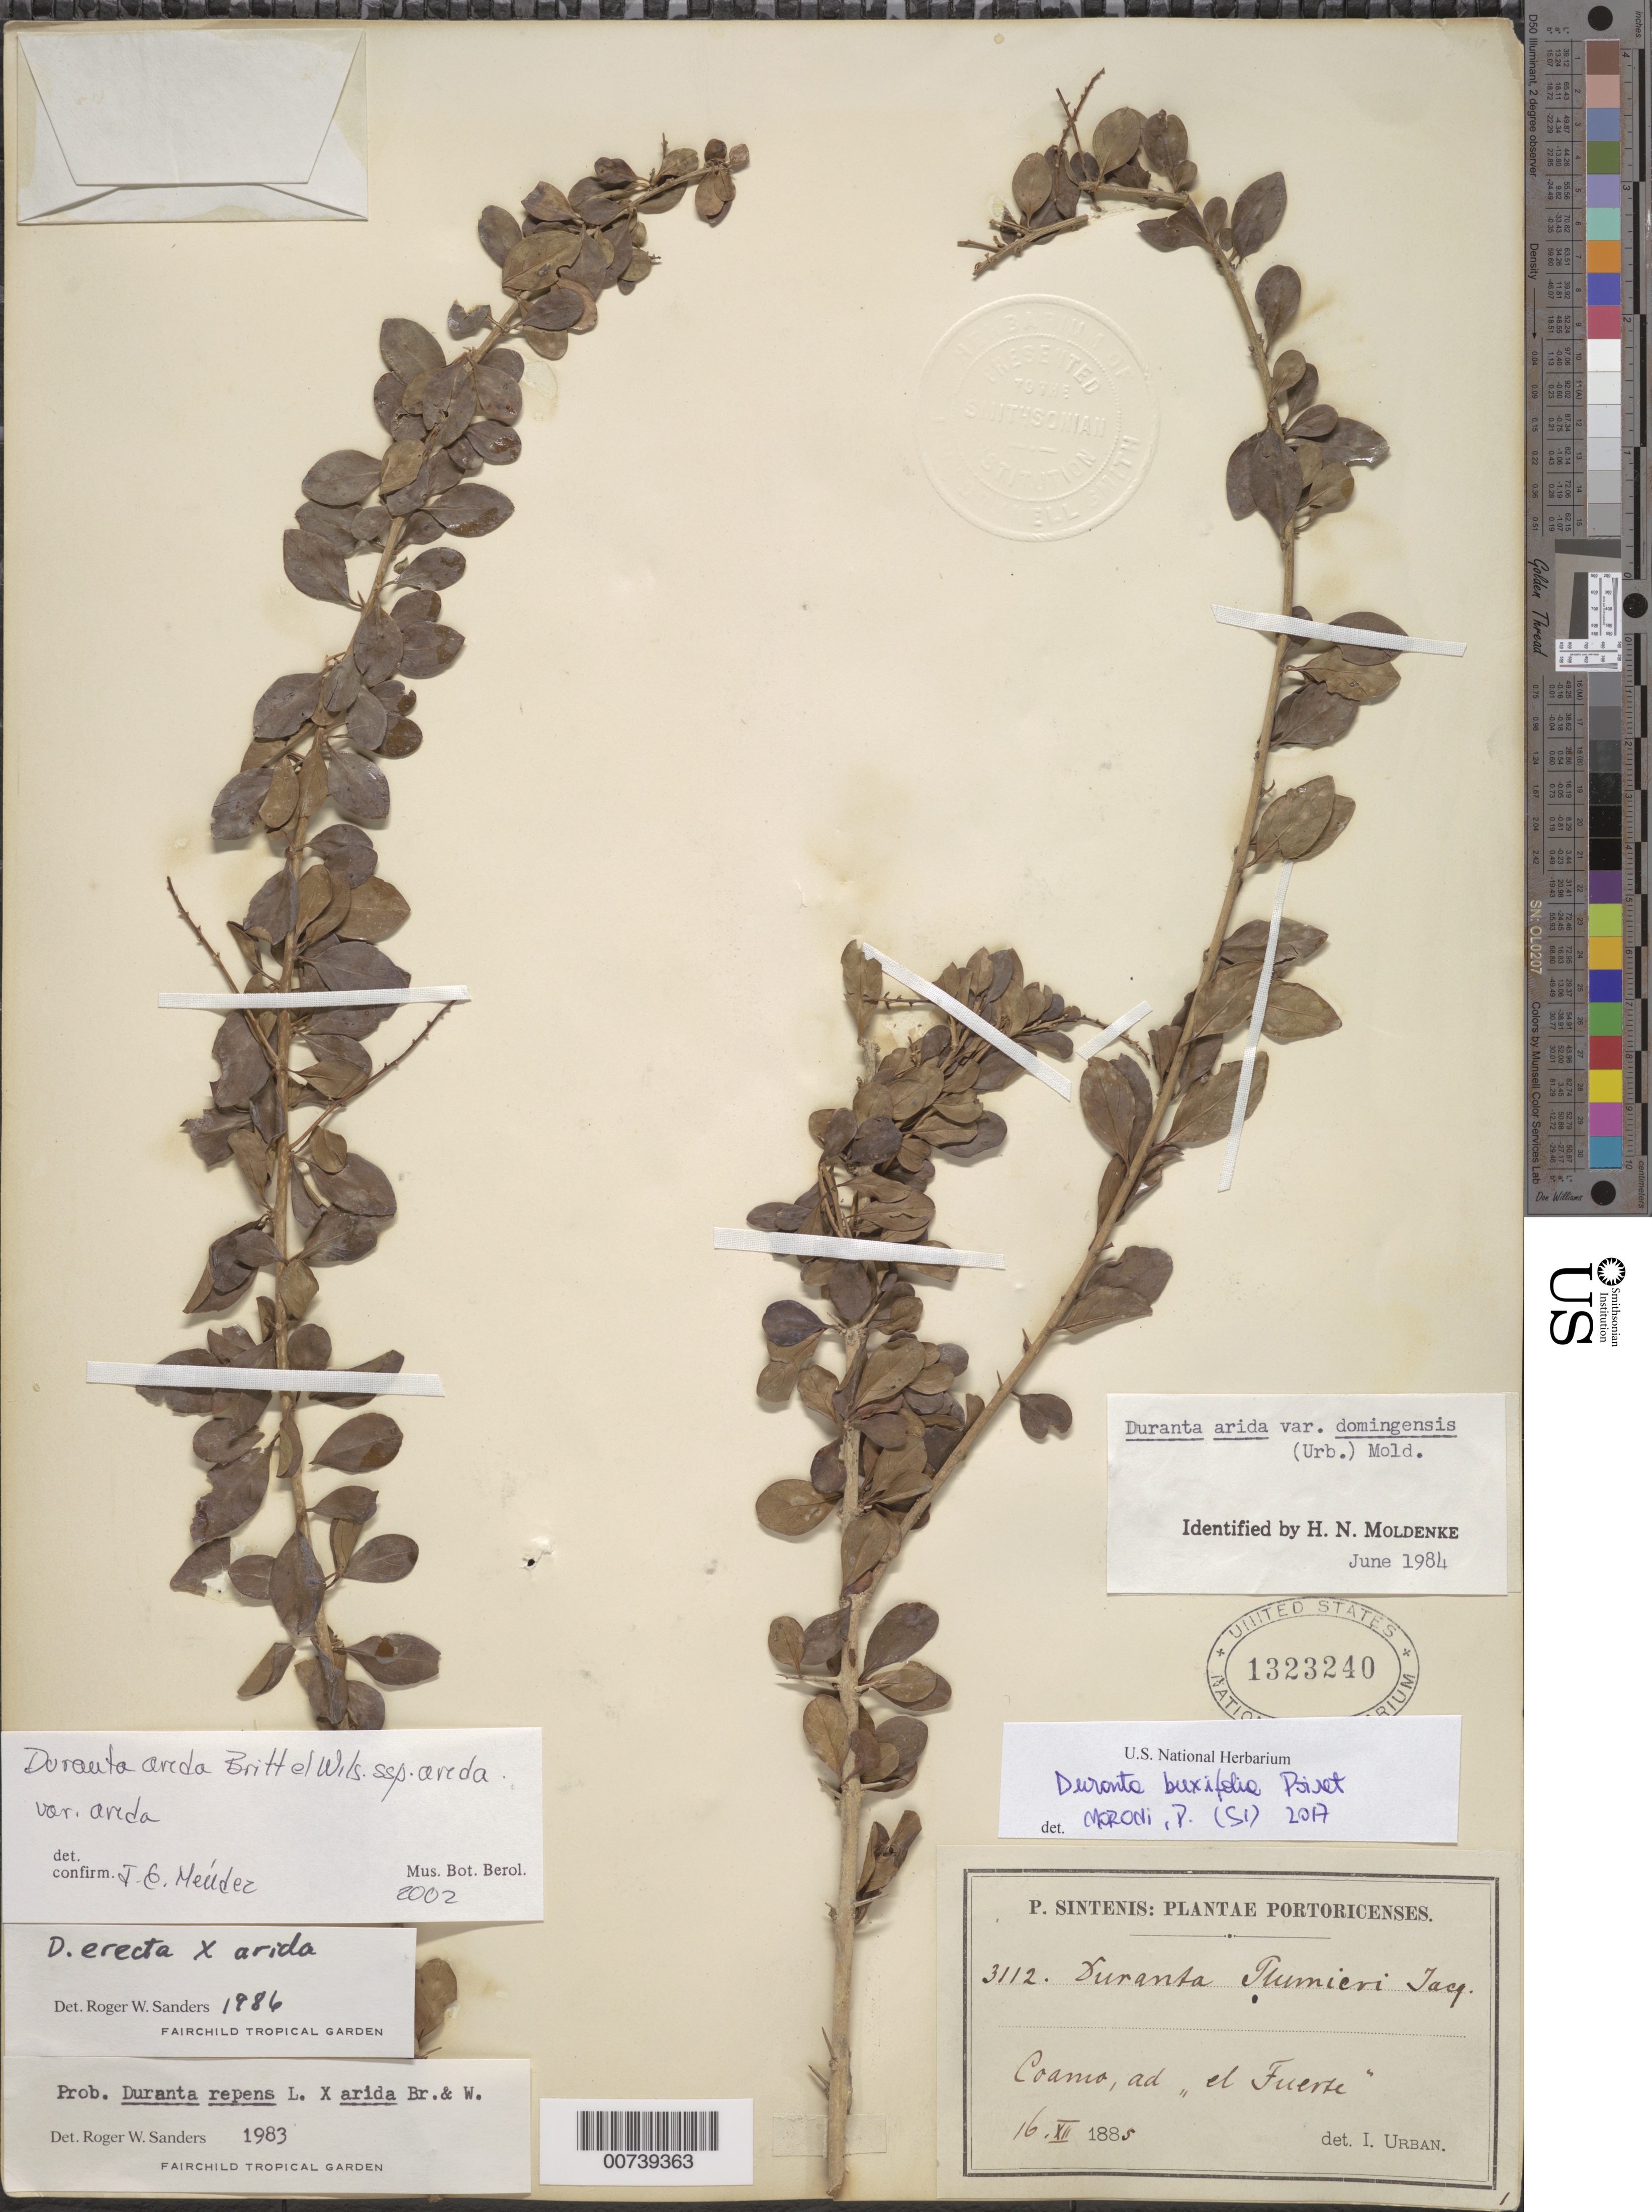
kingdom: Plantae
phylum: Tracheophyta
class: Magnoliopsida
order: Lamiales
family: Verbenaceae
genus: Duranta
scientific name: Duranta arida subsp. arida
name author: Britton & P. Wilson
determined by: Méndez, Isidro E., (HIPC)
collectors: P. Sintenis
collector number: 3112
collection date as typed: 16 Dec 1885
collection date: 1885-12-16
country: Puerto Rico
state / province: Coamo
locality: Coamo ad "El Fuerte"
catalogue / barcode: US 1323240